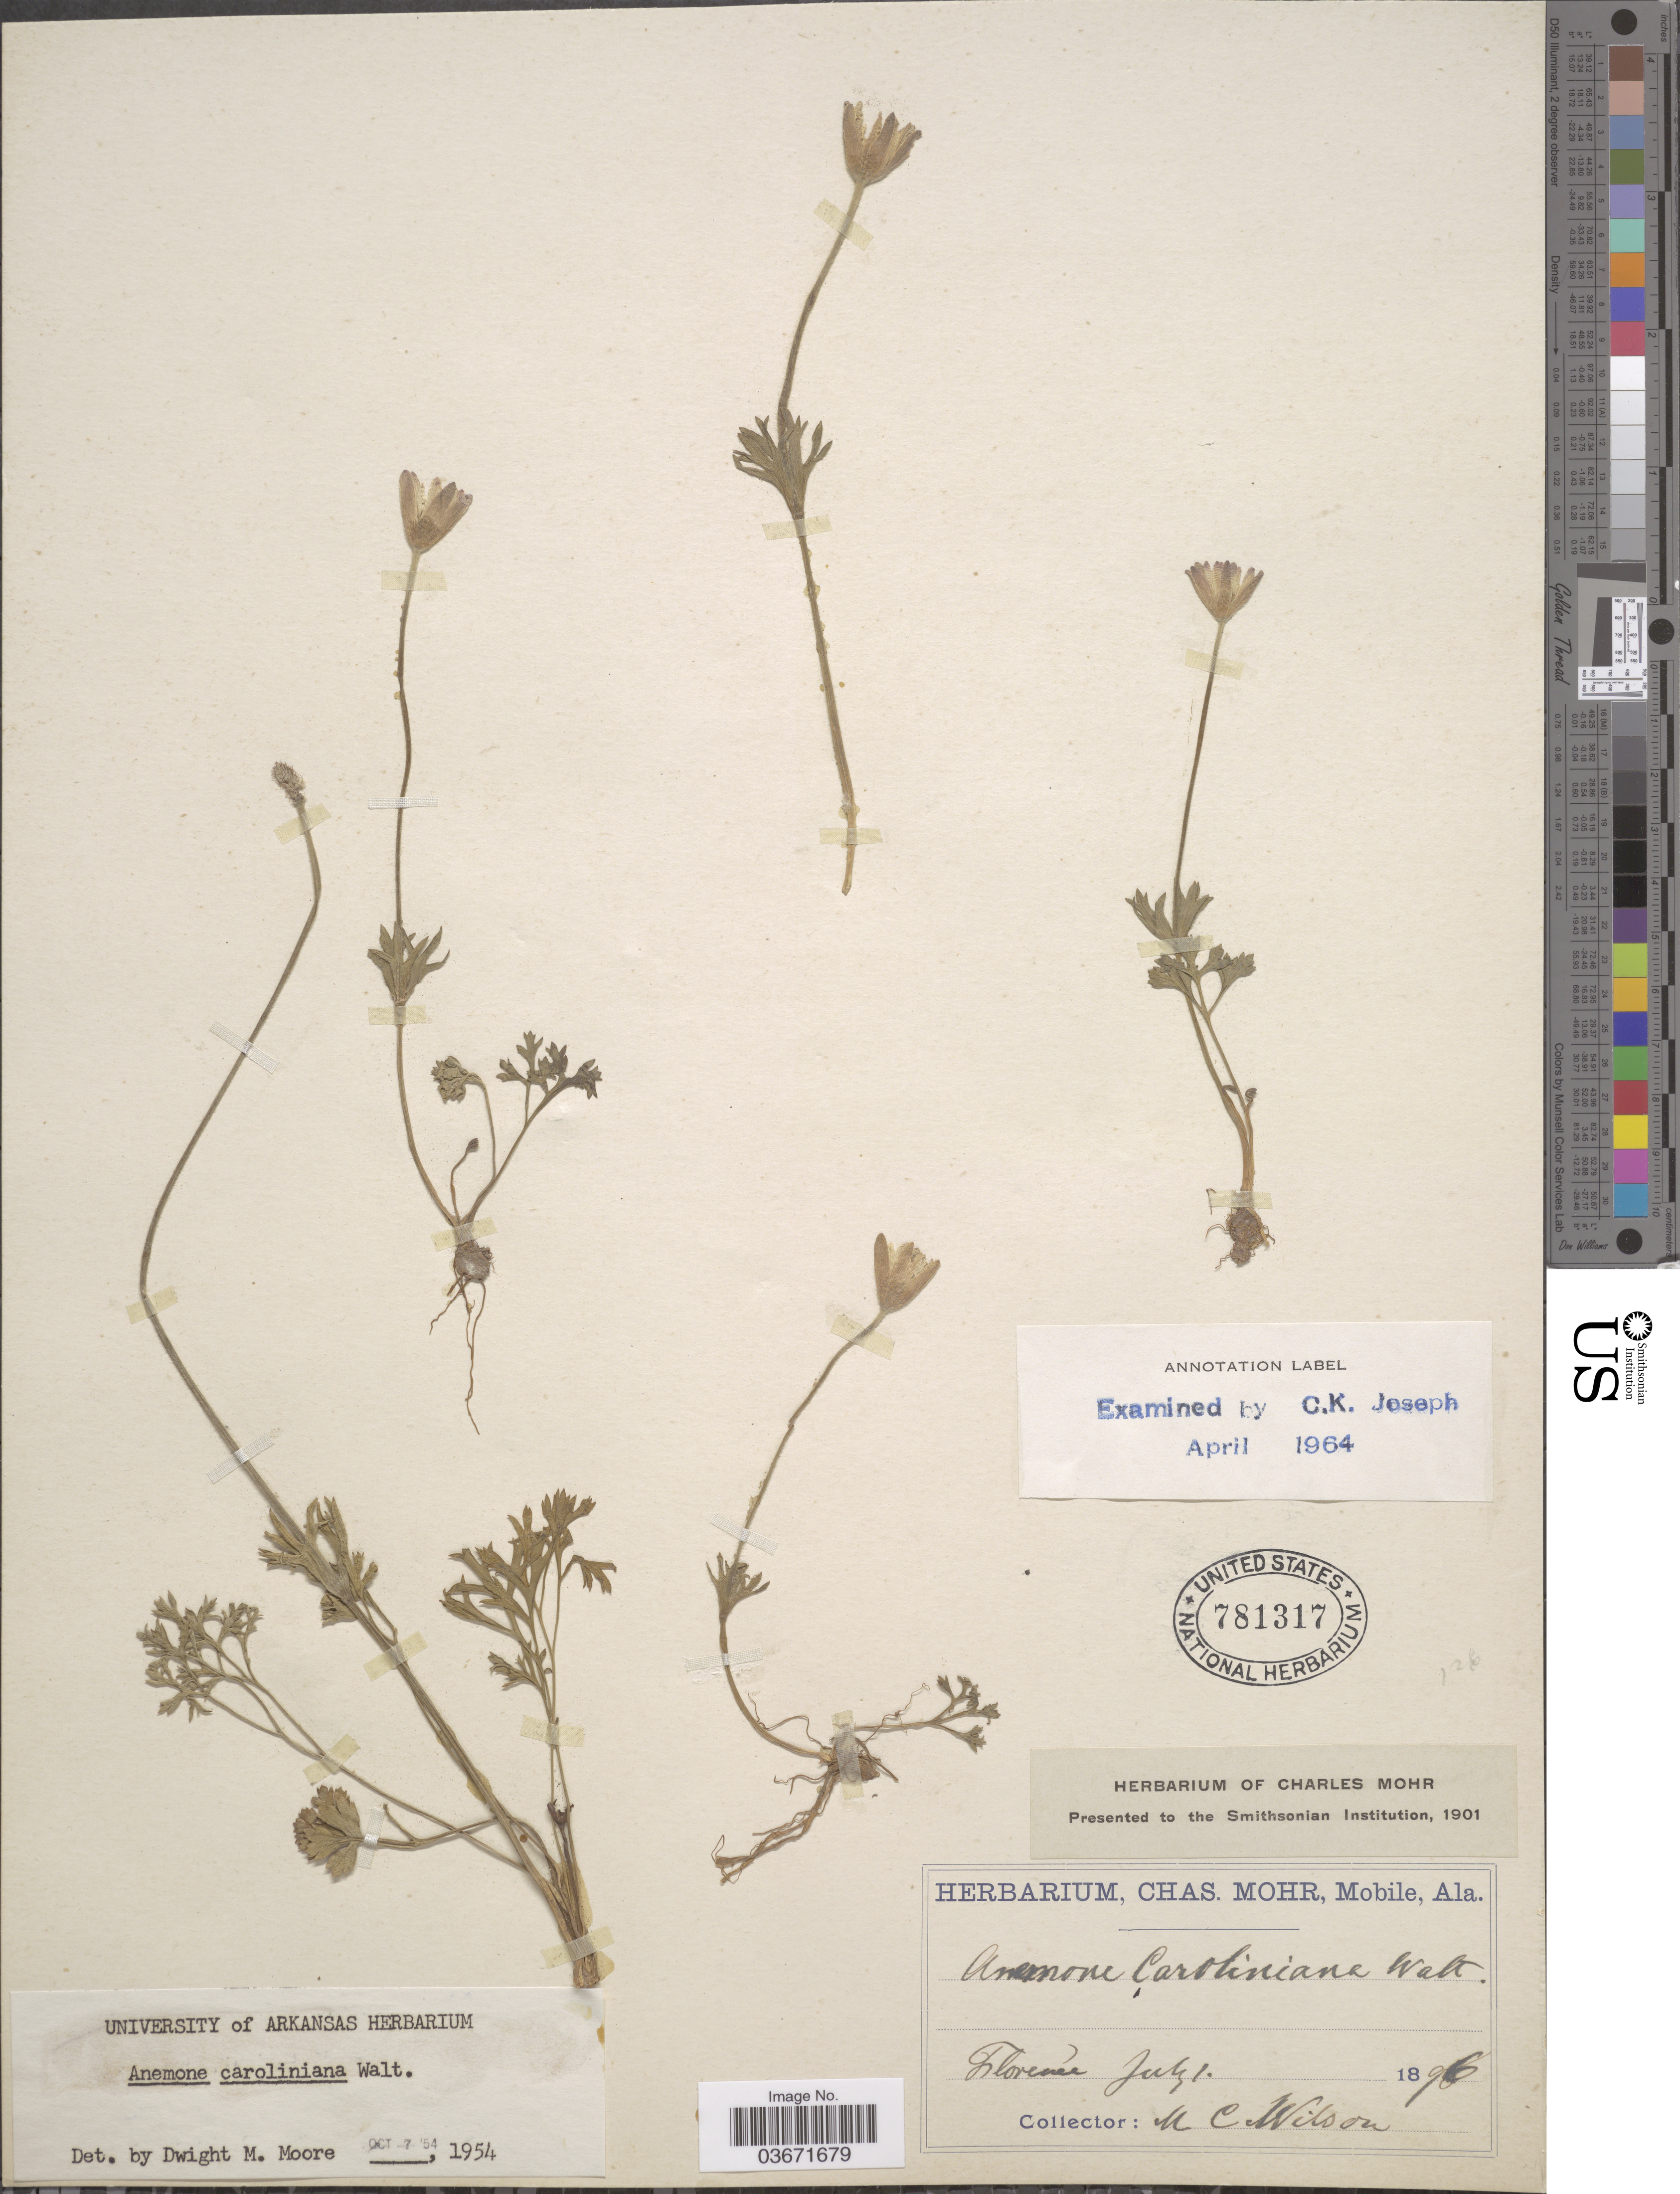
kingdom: Plantae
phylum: Tracheophyta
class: Magnoliopsida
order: Ranunculales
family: Ranunculaceae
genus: Anemone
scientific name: Anemone caroliniana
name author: Walter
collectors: M. C. Wilson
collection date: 1896-07-01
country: United States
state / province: Alabama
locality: Florence.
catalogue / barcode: US 781317